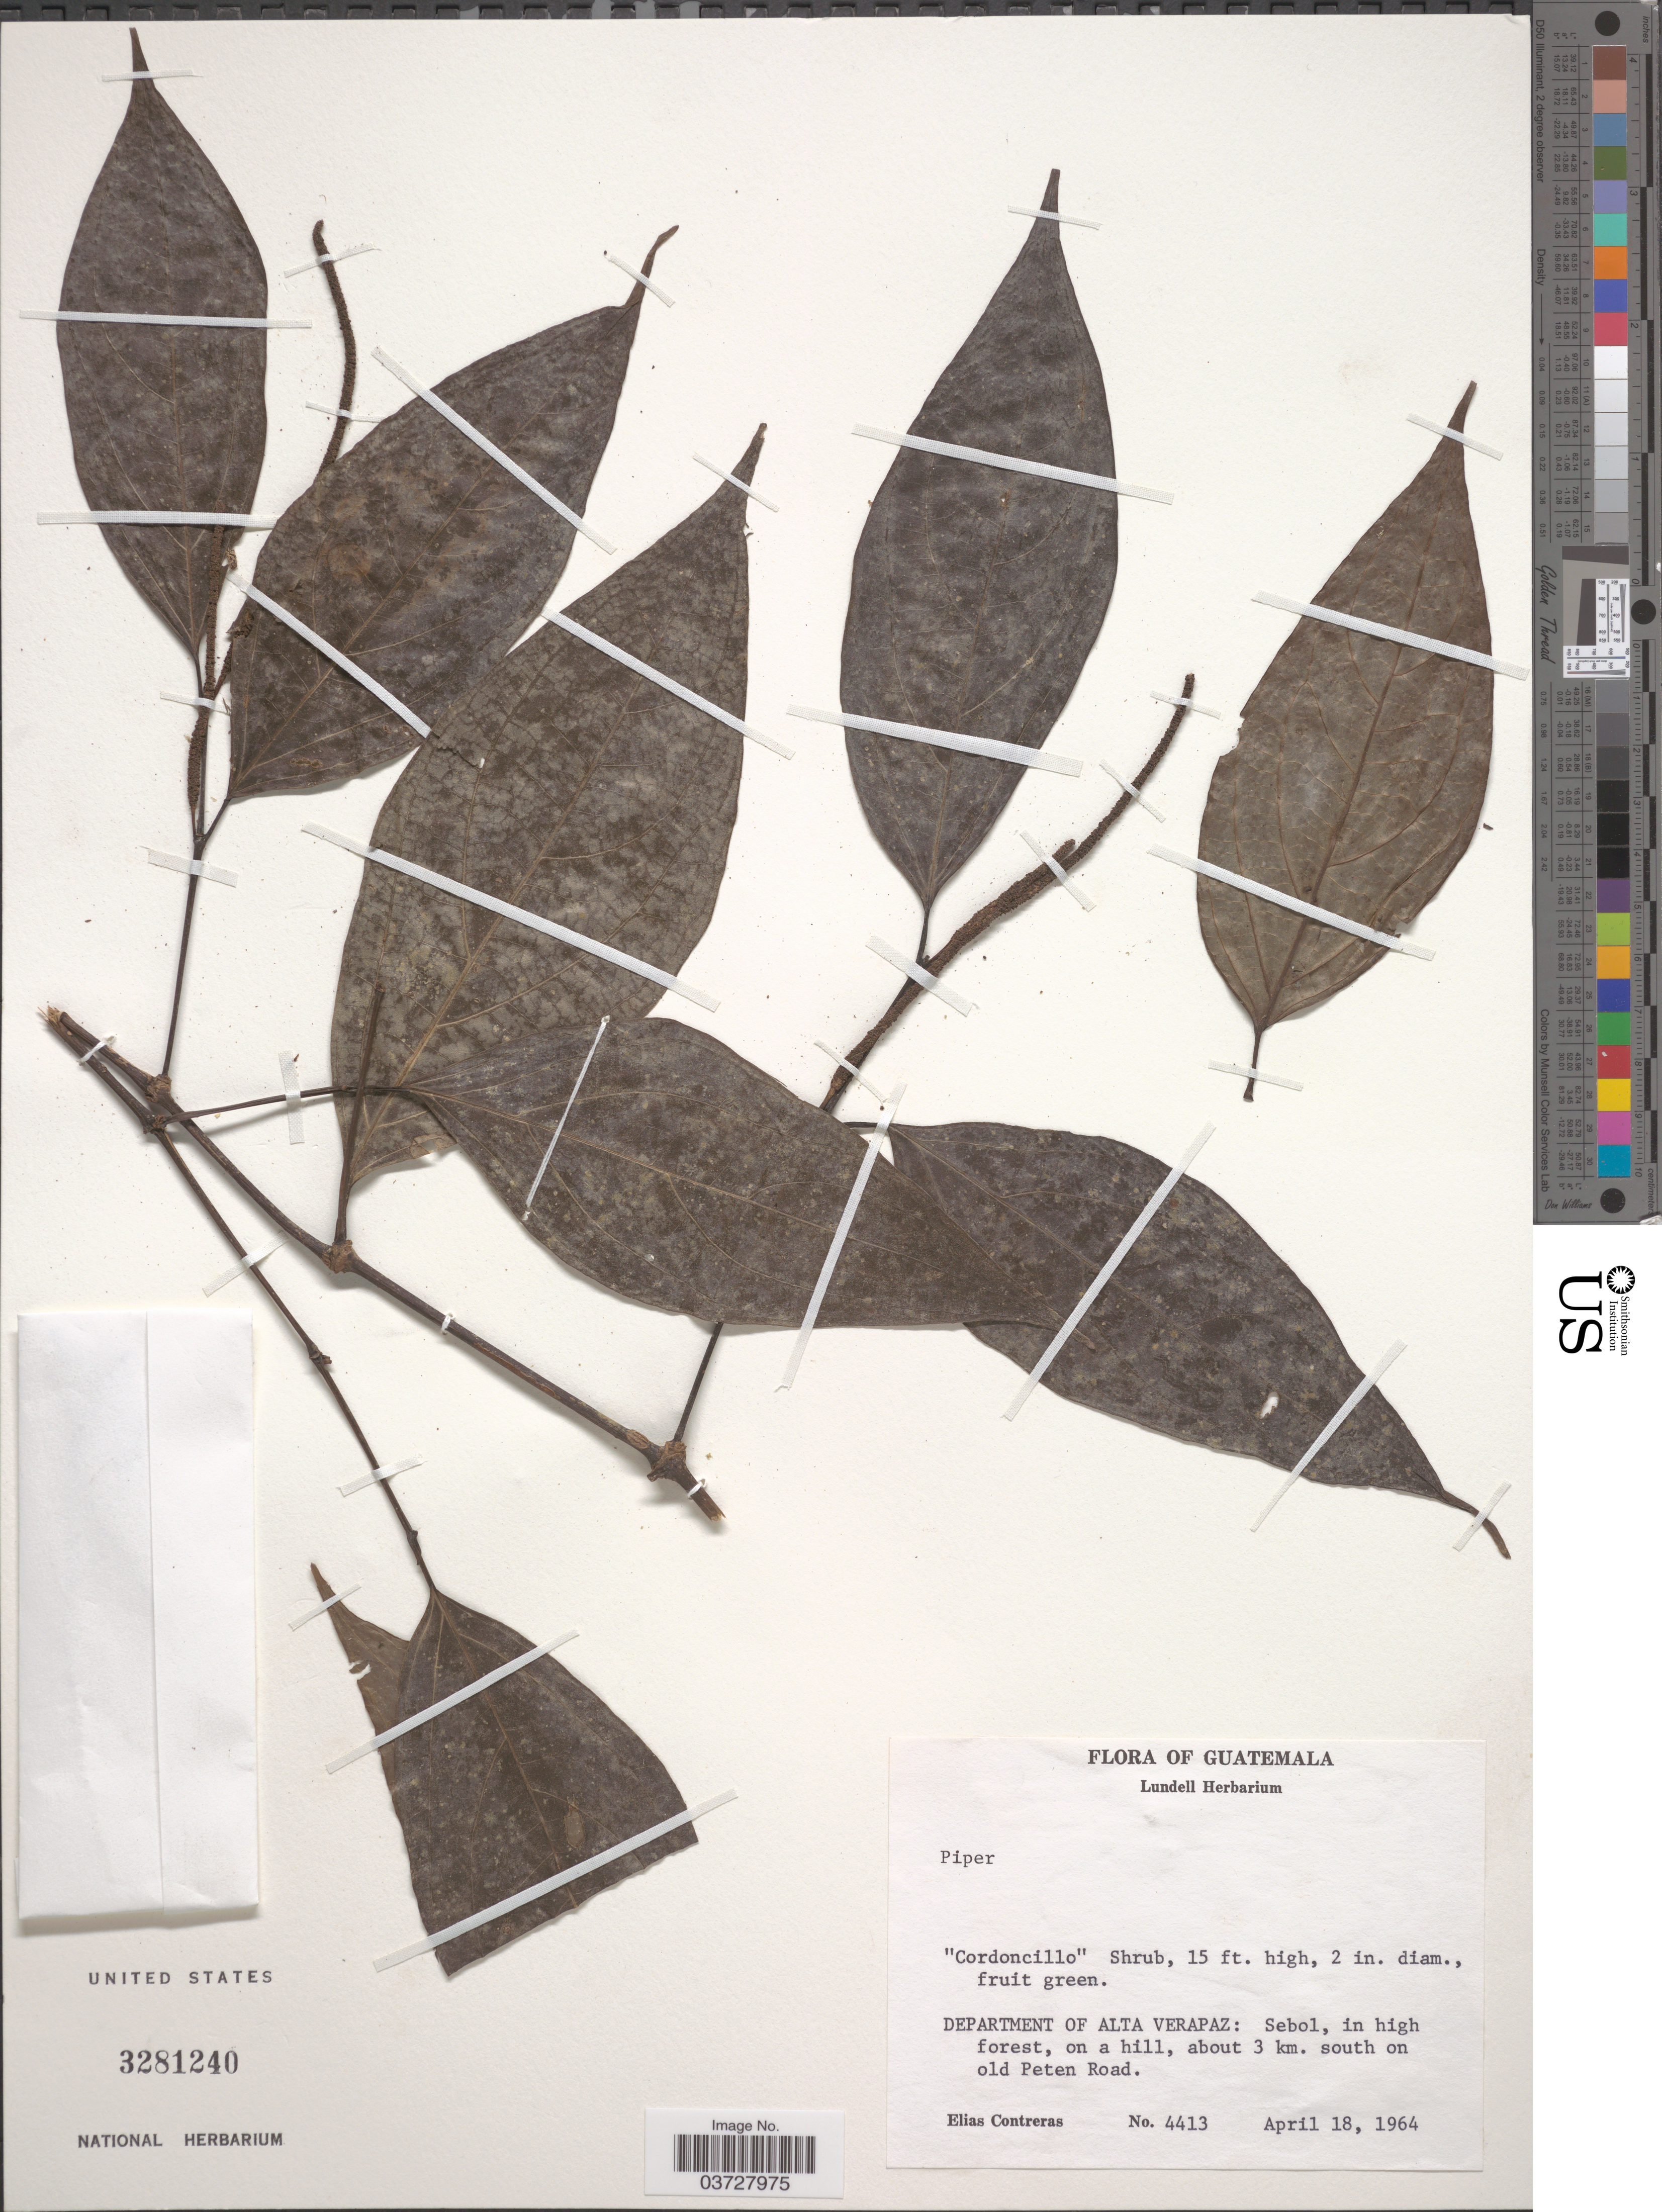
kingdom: Plantae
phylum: Tracheophyta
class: Magnoliopsida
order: Piperales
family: Piperaceae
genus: Piper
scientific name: Piper sp.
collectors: E. Contreras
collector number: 4413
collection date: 1964-04-18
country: Guatemala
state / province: Alta Verapaz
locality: Department of Alta Verapaz: Sebol, about 3 km. south on old Peten Road.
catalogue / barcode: US 3281240